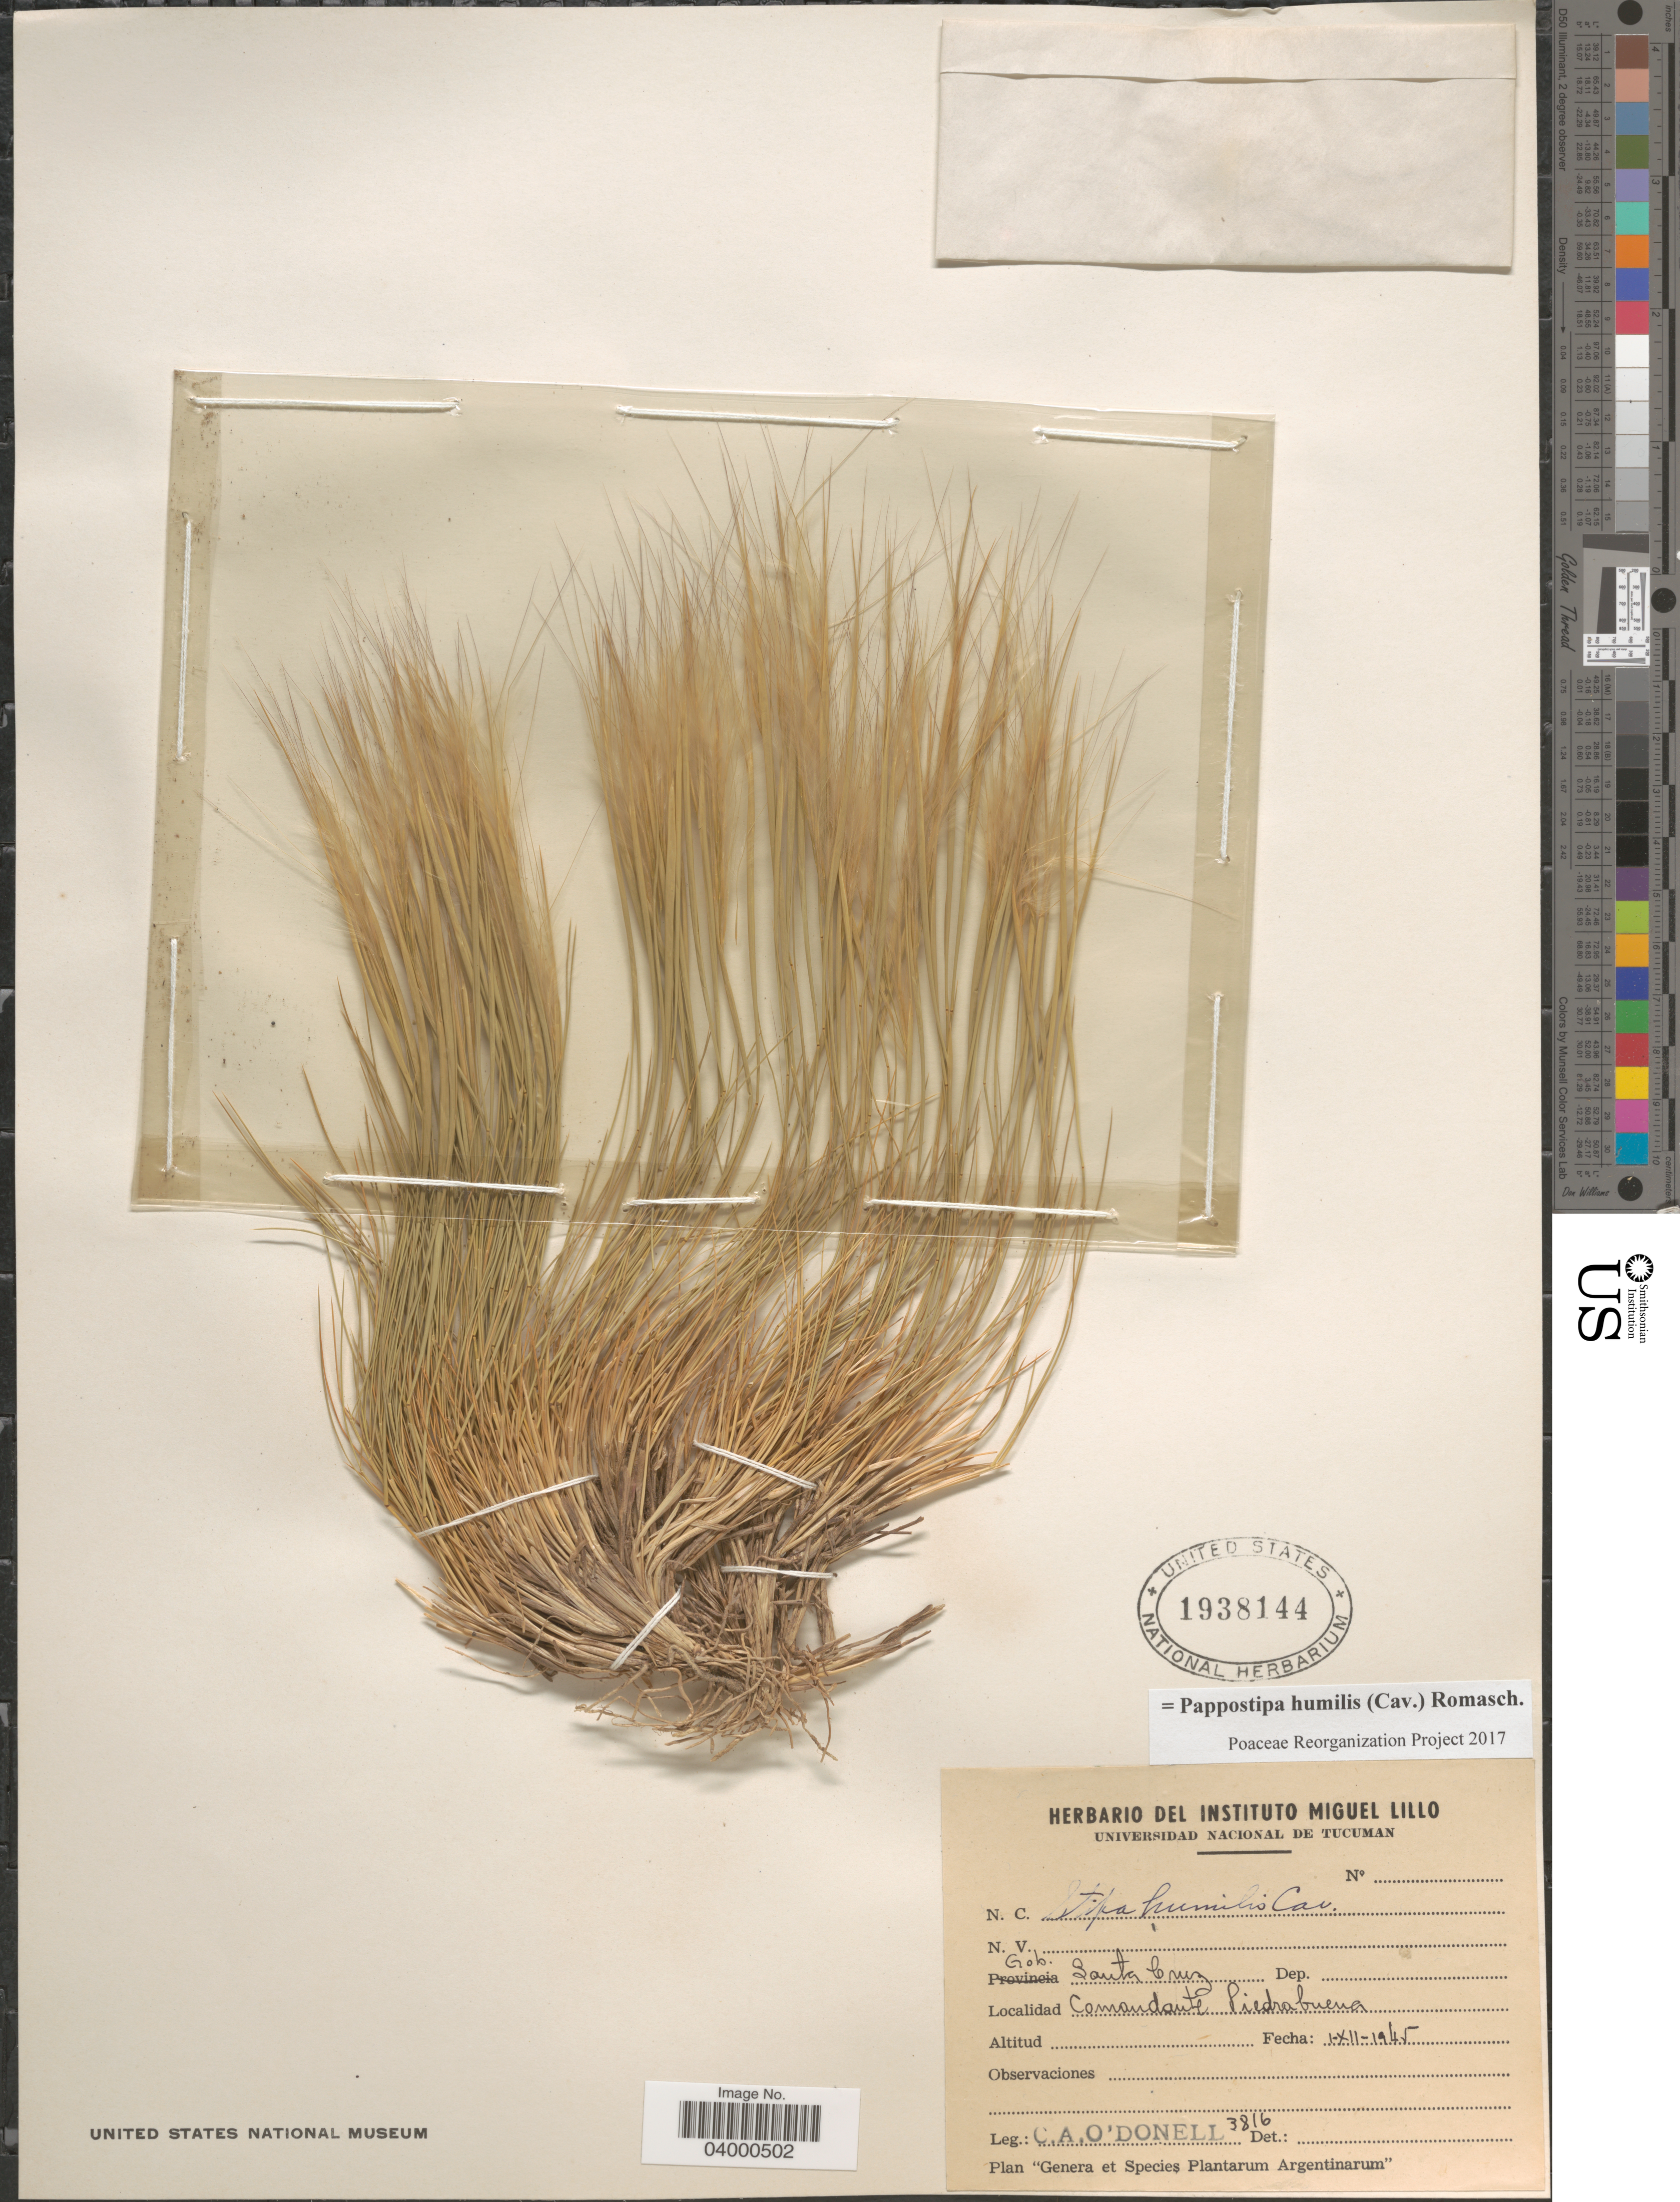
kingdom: Plantae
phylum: Tracheophyta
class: Liliopsida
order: Poales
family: Poaceae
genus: Pappostipa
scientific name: Pappostipa humilis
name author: (Cav.) Romasch.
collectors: C. A. O'Donell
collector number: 3816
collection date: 1945-12-01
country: Argentina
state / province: Santa Cruz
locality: Gob. Santa Cruz. Comandante Piedrabuena.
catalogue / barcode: US 1938144